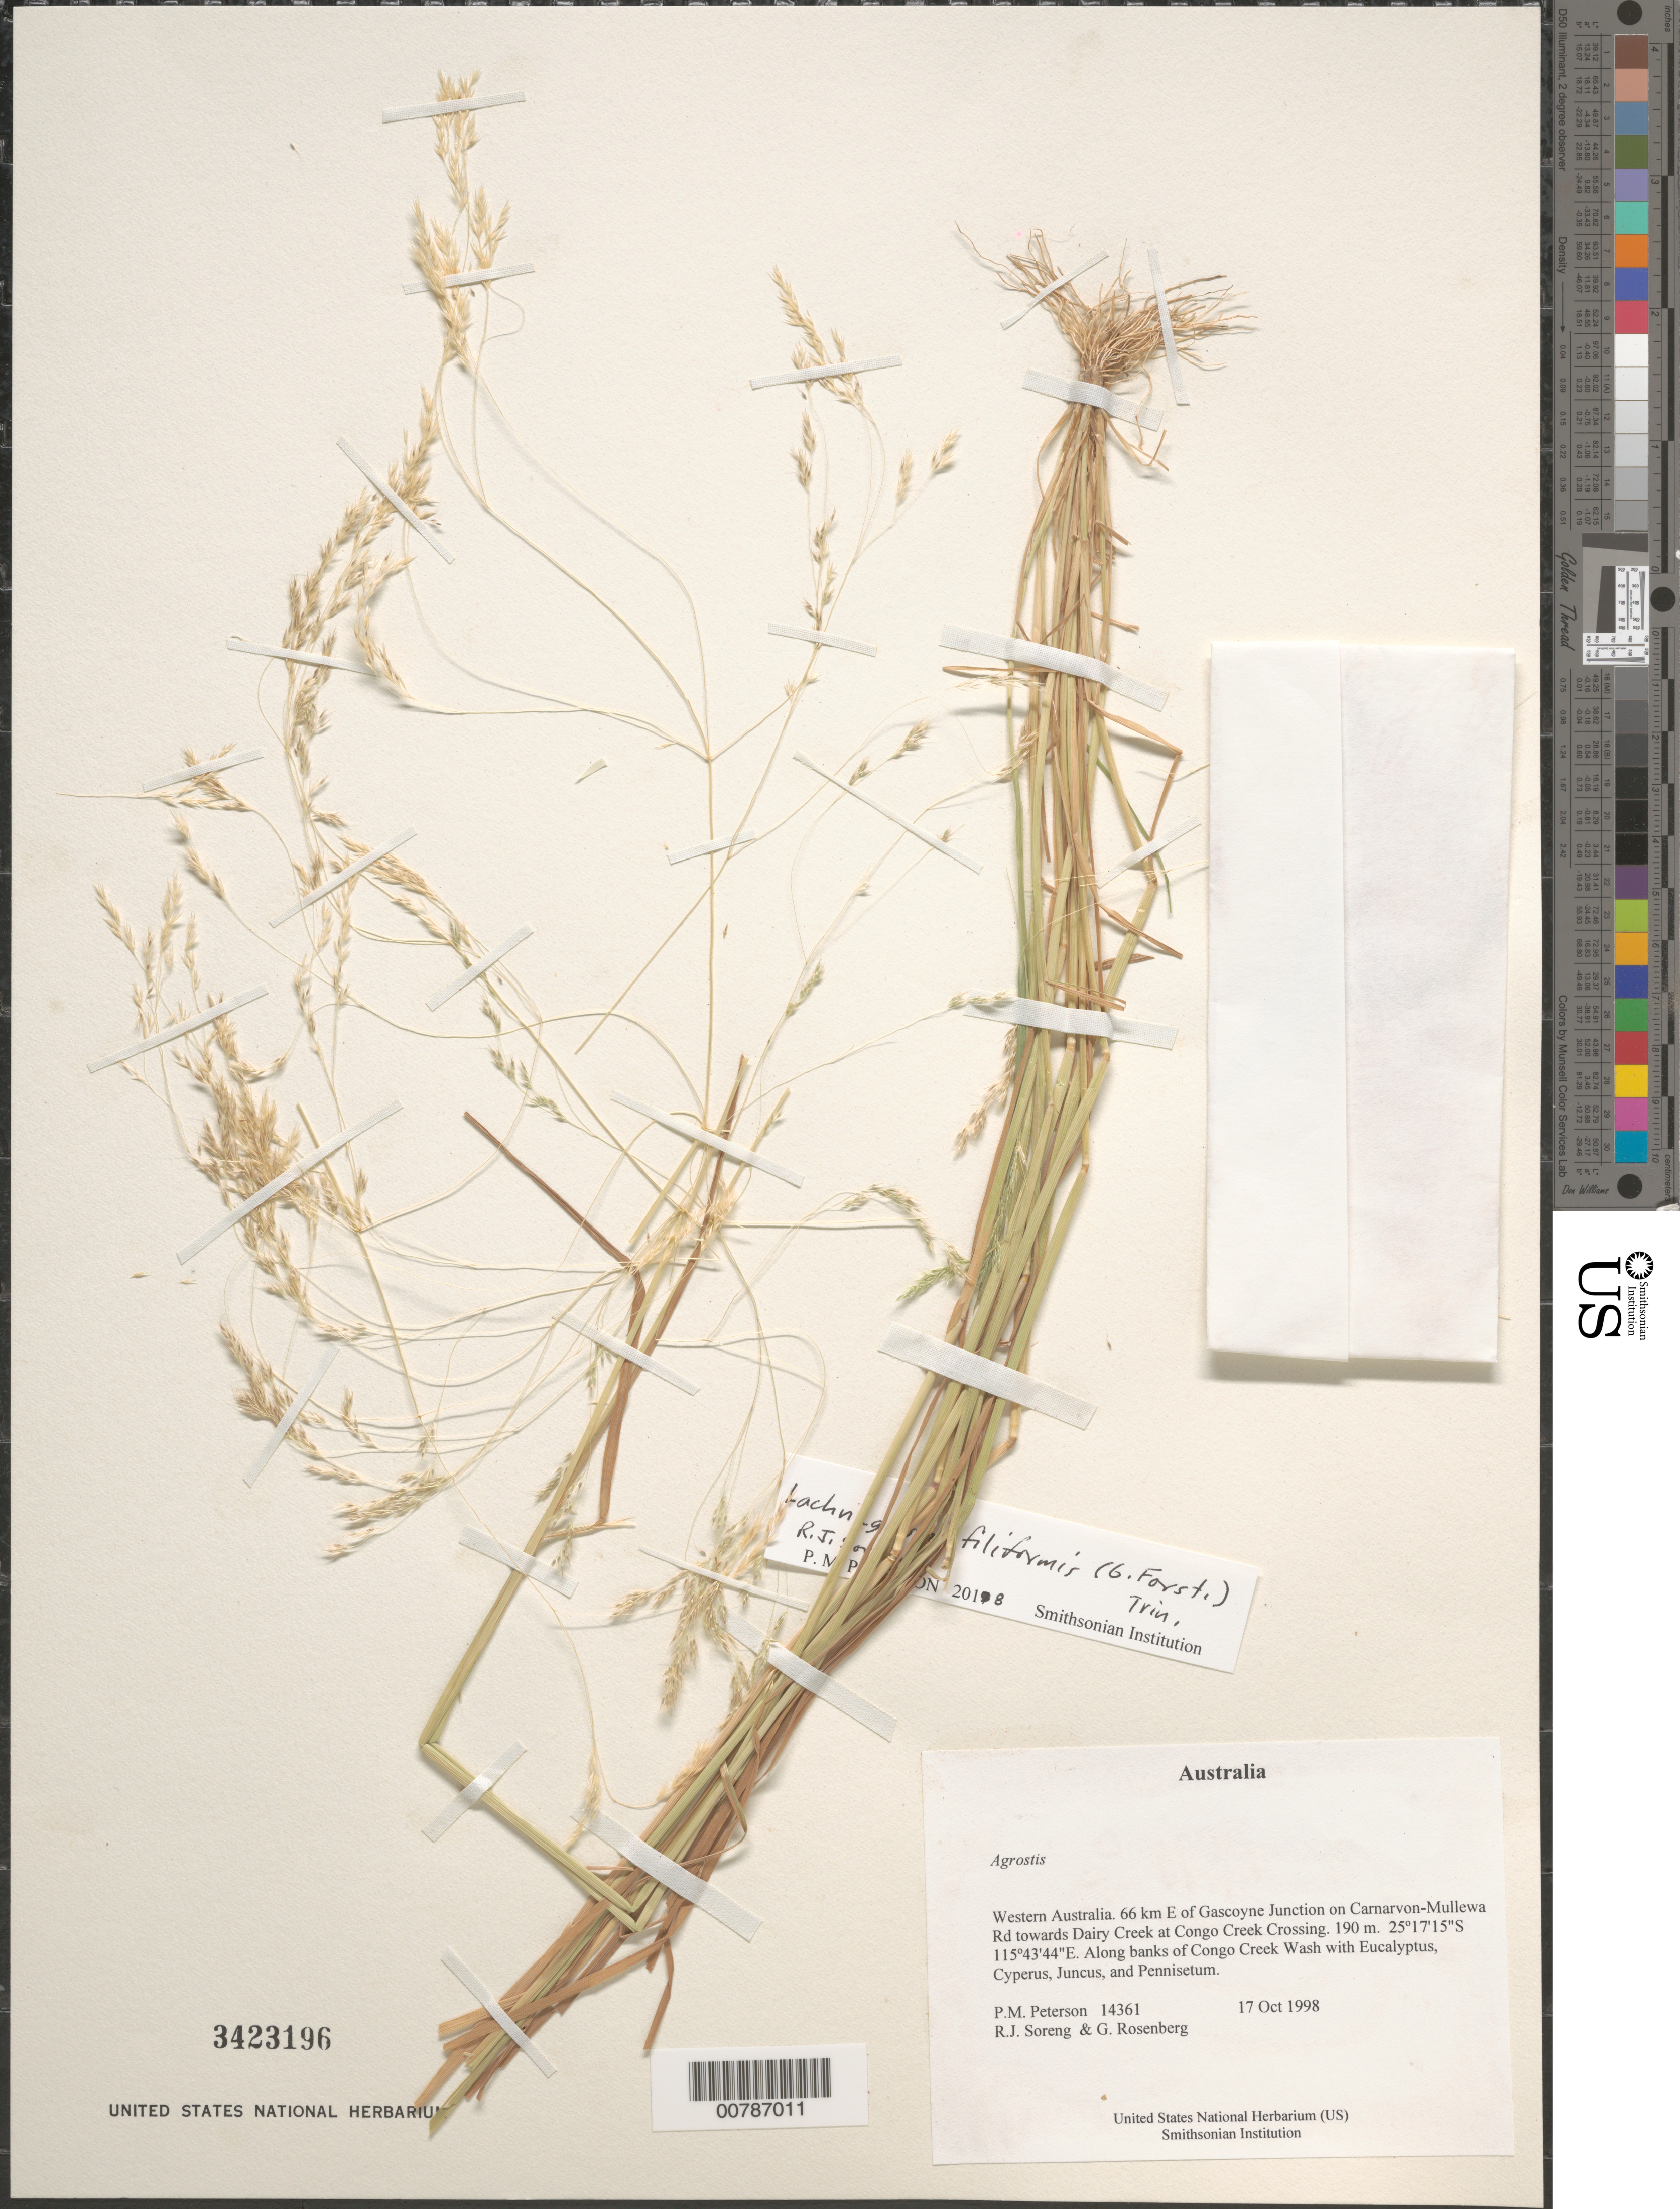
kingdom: Plantae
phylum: Tracheophyta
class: Liliopsida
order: Poales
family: Poaceae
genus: Agrostis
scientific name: Agrostis sp.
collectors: P. M. Peterson, R. J. Soreng & G. Rosenberg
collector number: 14361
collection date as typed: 17 Oct 1998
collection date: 1998-10-17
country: Australia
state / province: Western Australia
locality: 66 km E of Gascoyne Junction on Carnarvon-Mullewa Rd towards Dairy Creek at Congo Creek Crossing.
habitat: Along banks of Congo Creek Wash with Eucalyptus, Cyperus, Juncus, and Pennisetum.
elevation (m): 190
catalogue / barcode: US 3423196